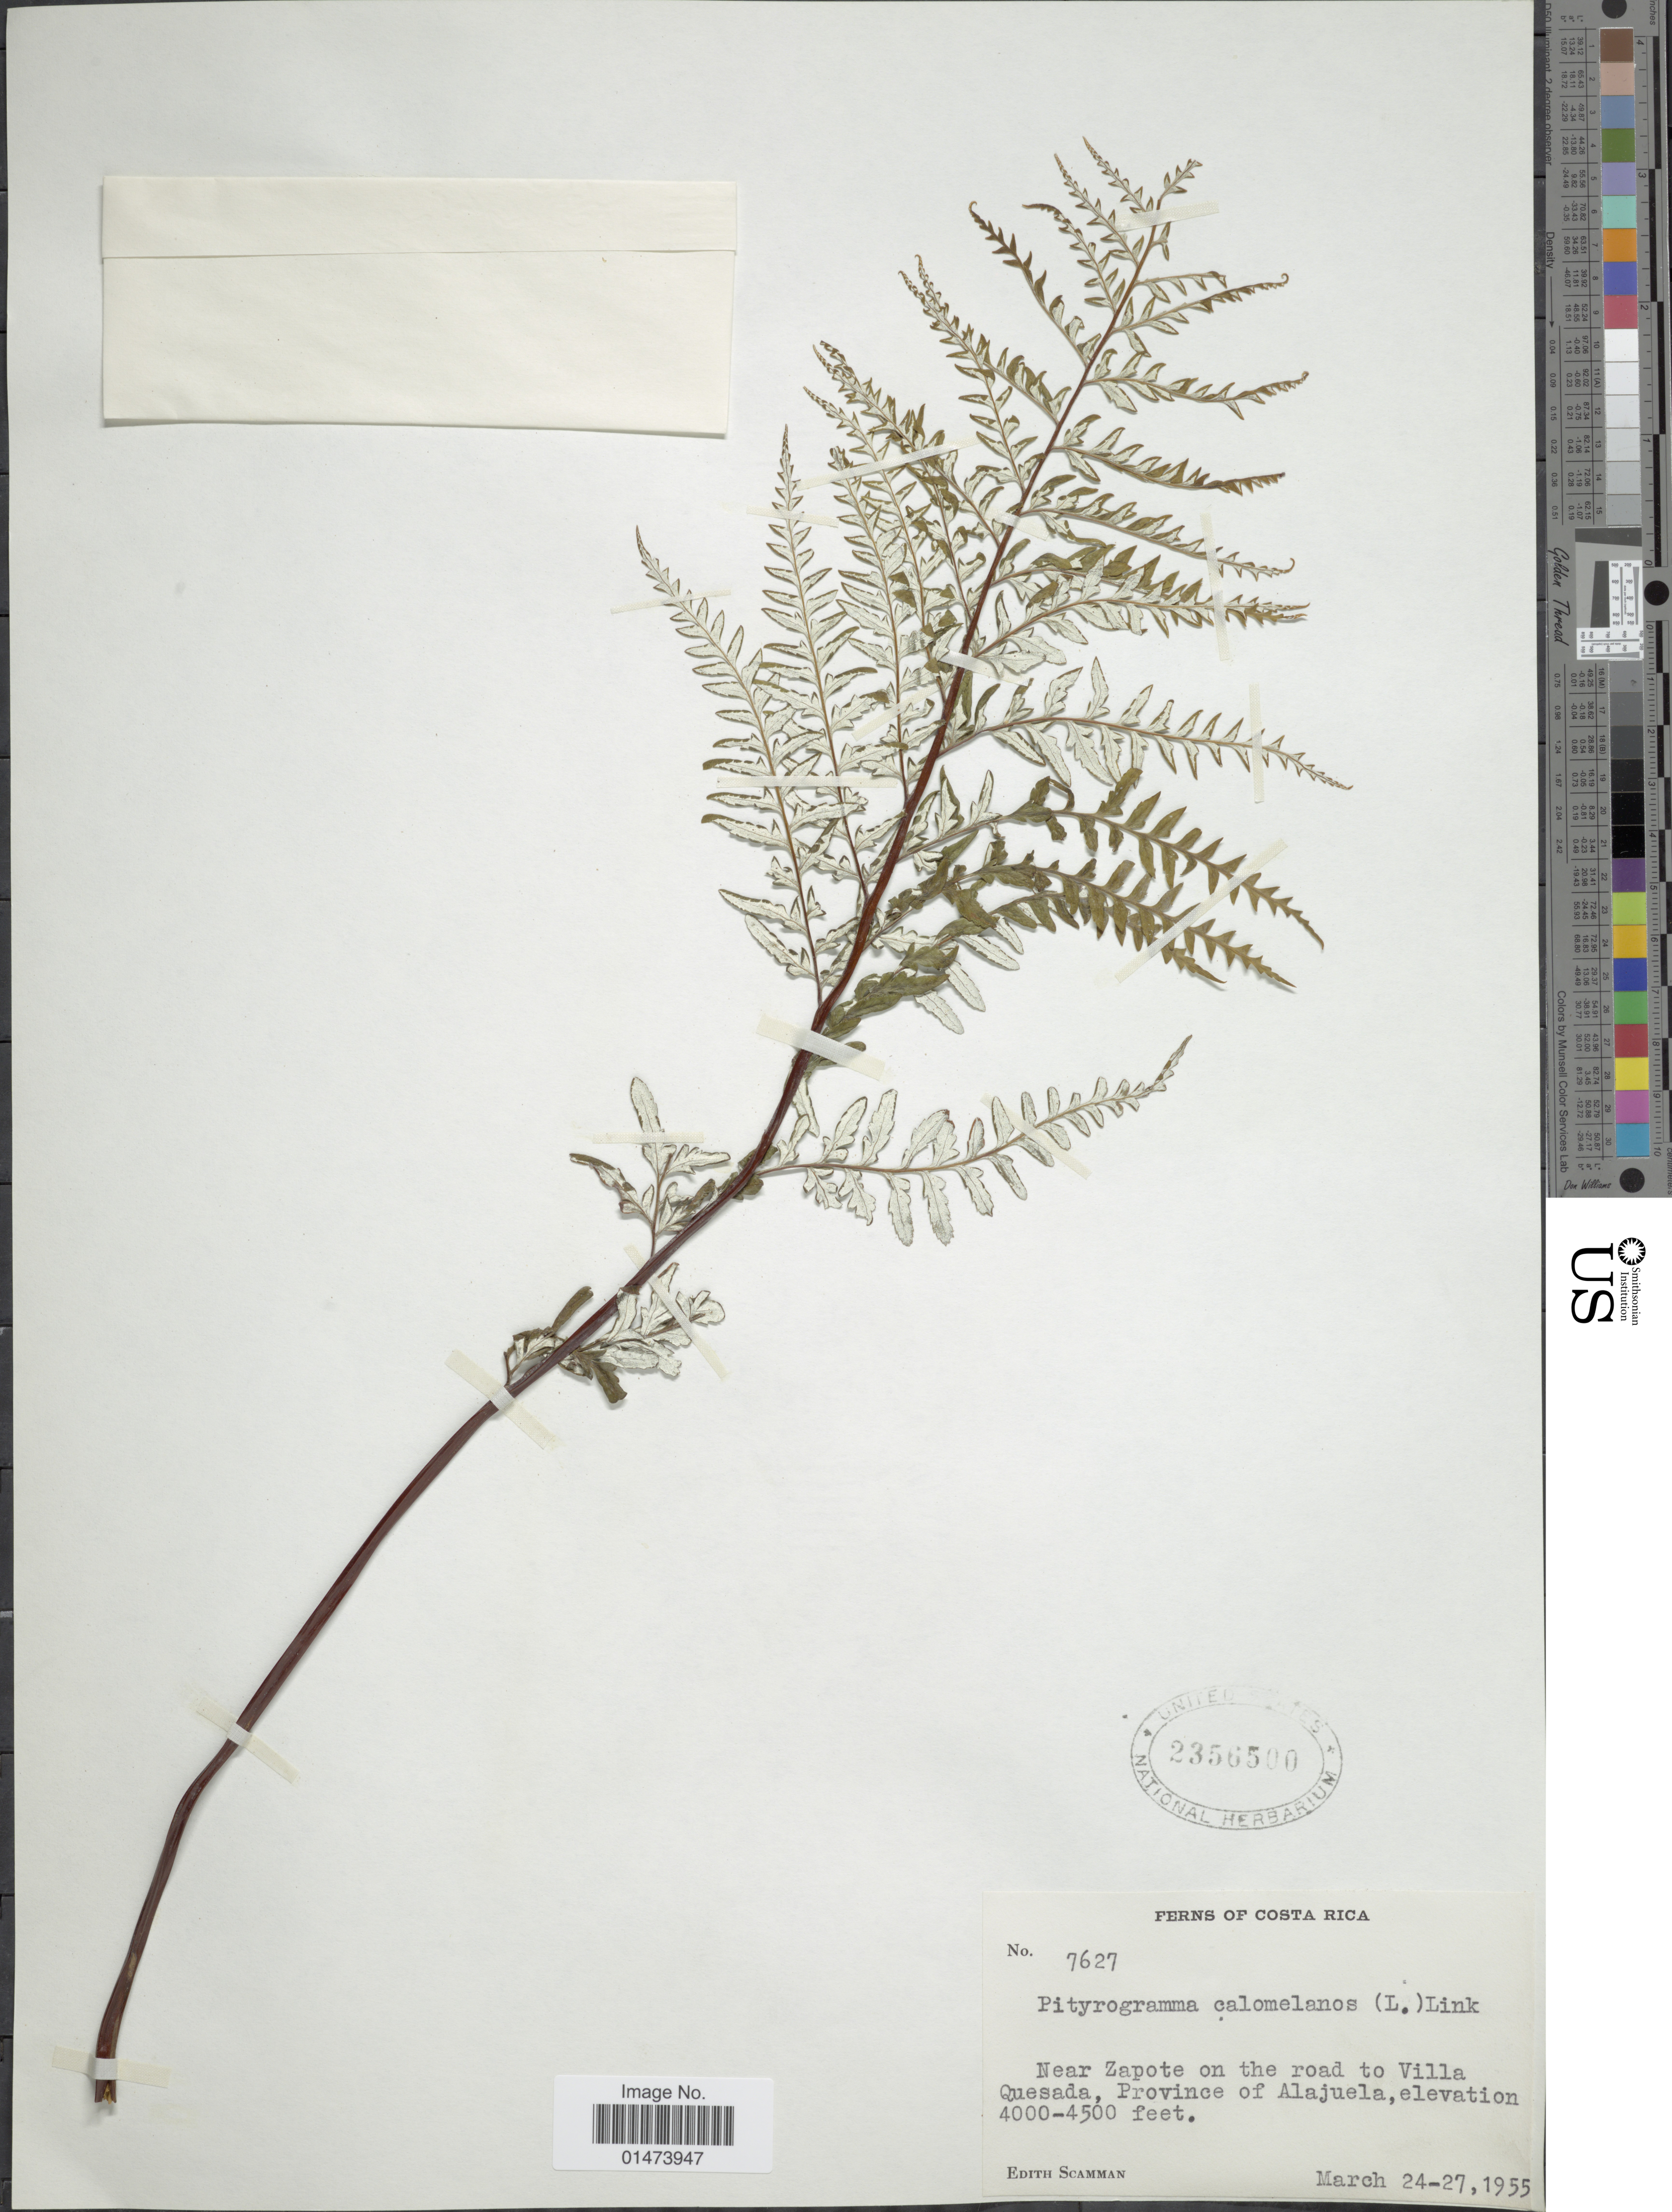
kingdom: Plantae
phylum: Tracheophyta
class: Polypodiopsida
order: Polypodiales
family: Pteridaceae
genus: Pityrogramma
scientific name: Pityrogramma calomelanos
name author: (L.) Link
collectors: E. Scamman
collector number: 7627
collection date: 1955-03-24/1955-03-27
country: Costa Rica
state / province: Alajuela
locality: Near Zapote on the road to Villa Quesada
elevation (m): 1219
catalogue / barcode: US 2356500